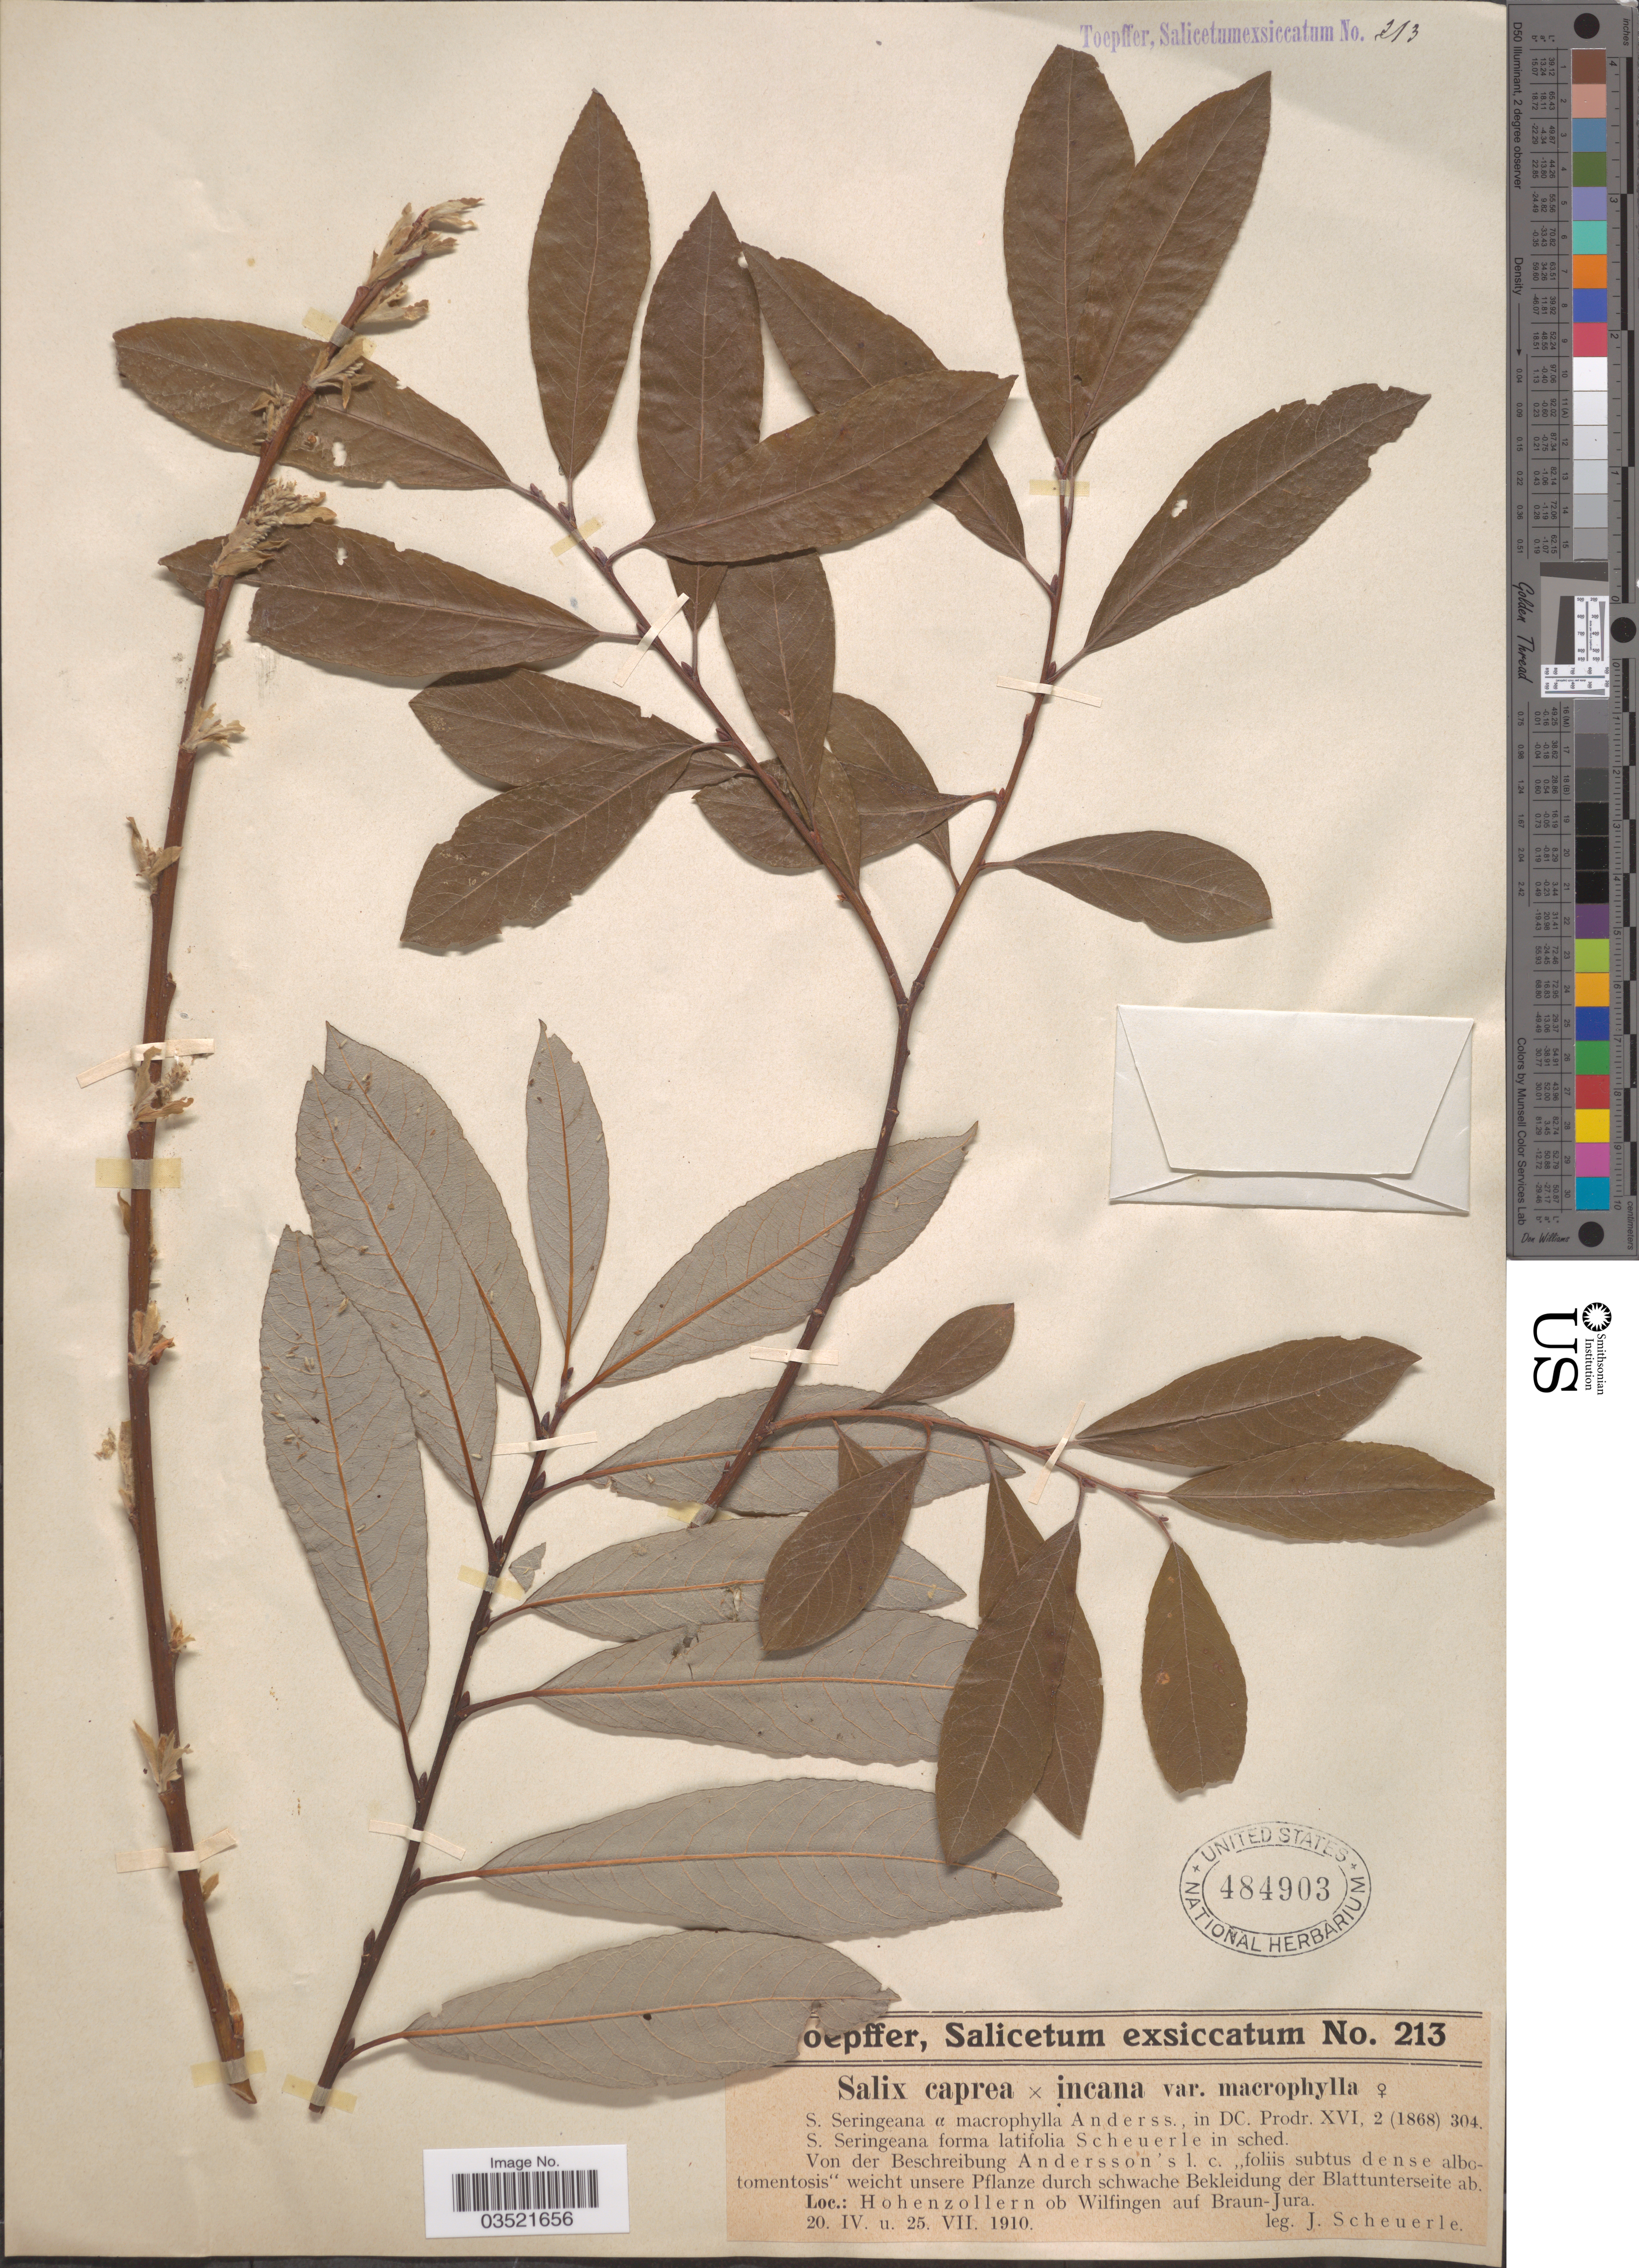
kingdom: Plantae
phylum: Tracheophyta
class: Magnoliopsida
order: Malpighiales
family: Salicaceae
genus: Salix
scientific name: Salix caprea x S. incana var. macrophylla Gaudin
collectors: A. Toepffer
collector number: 213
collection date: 1910-04-20/1910-07-25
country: Switzerland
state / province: Jura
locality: Hohenzollern ob Wilfingen auf Braun-Jura.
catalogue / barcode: US 484903